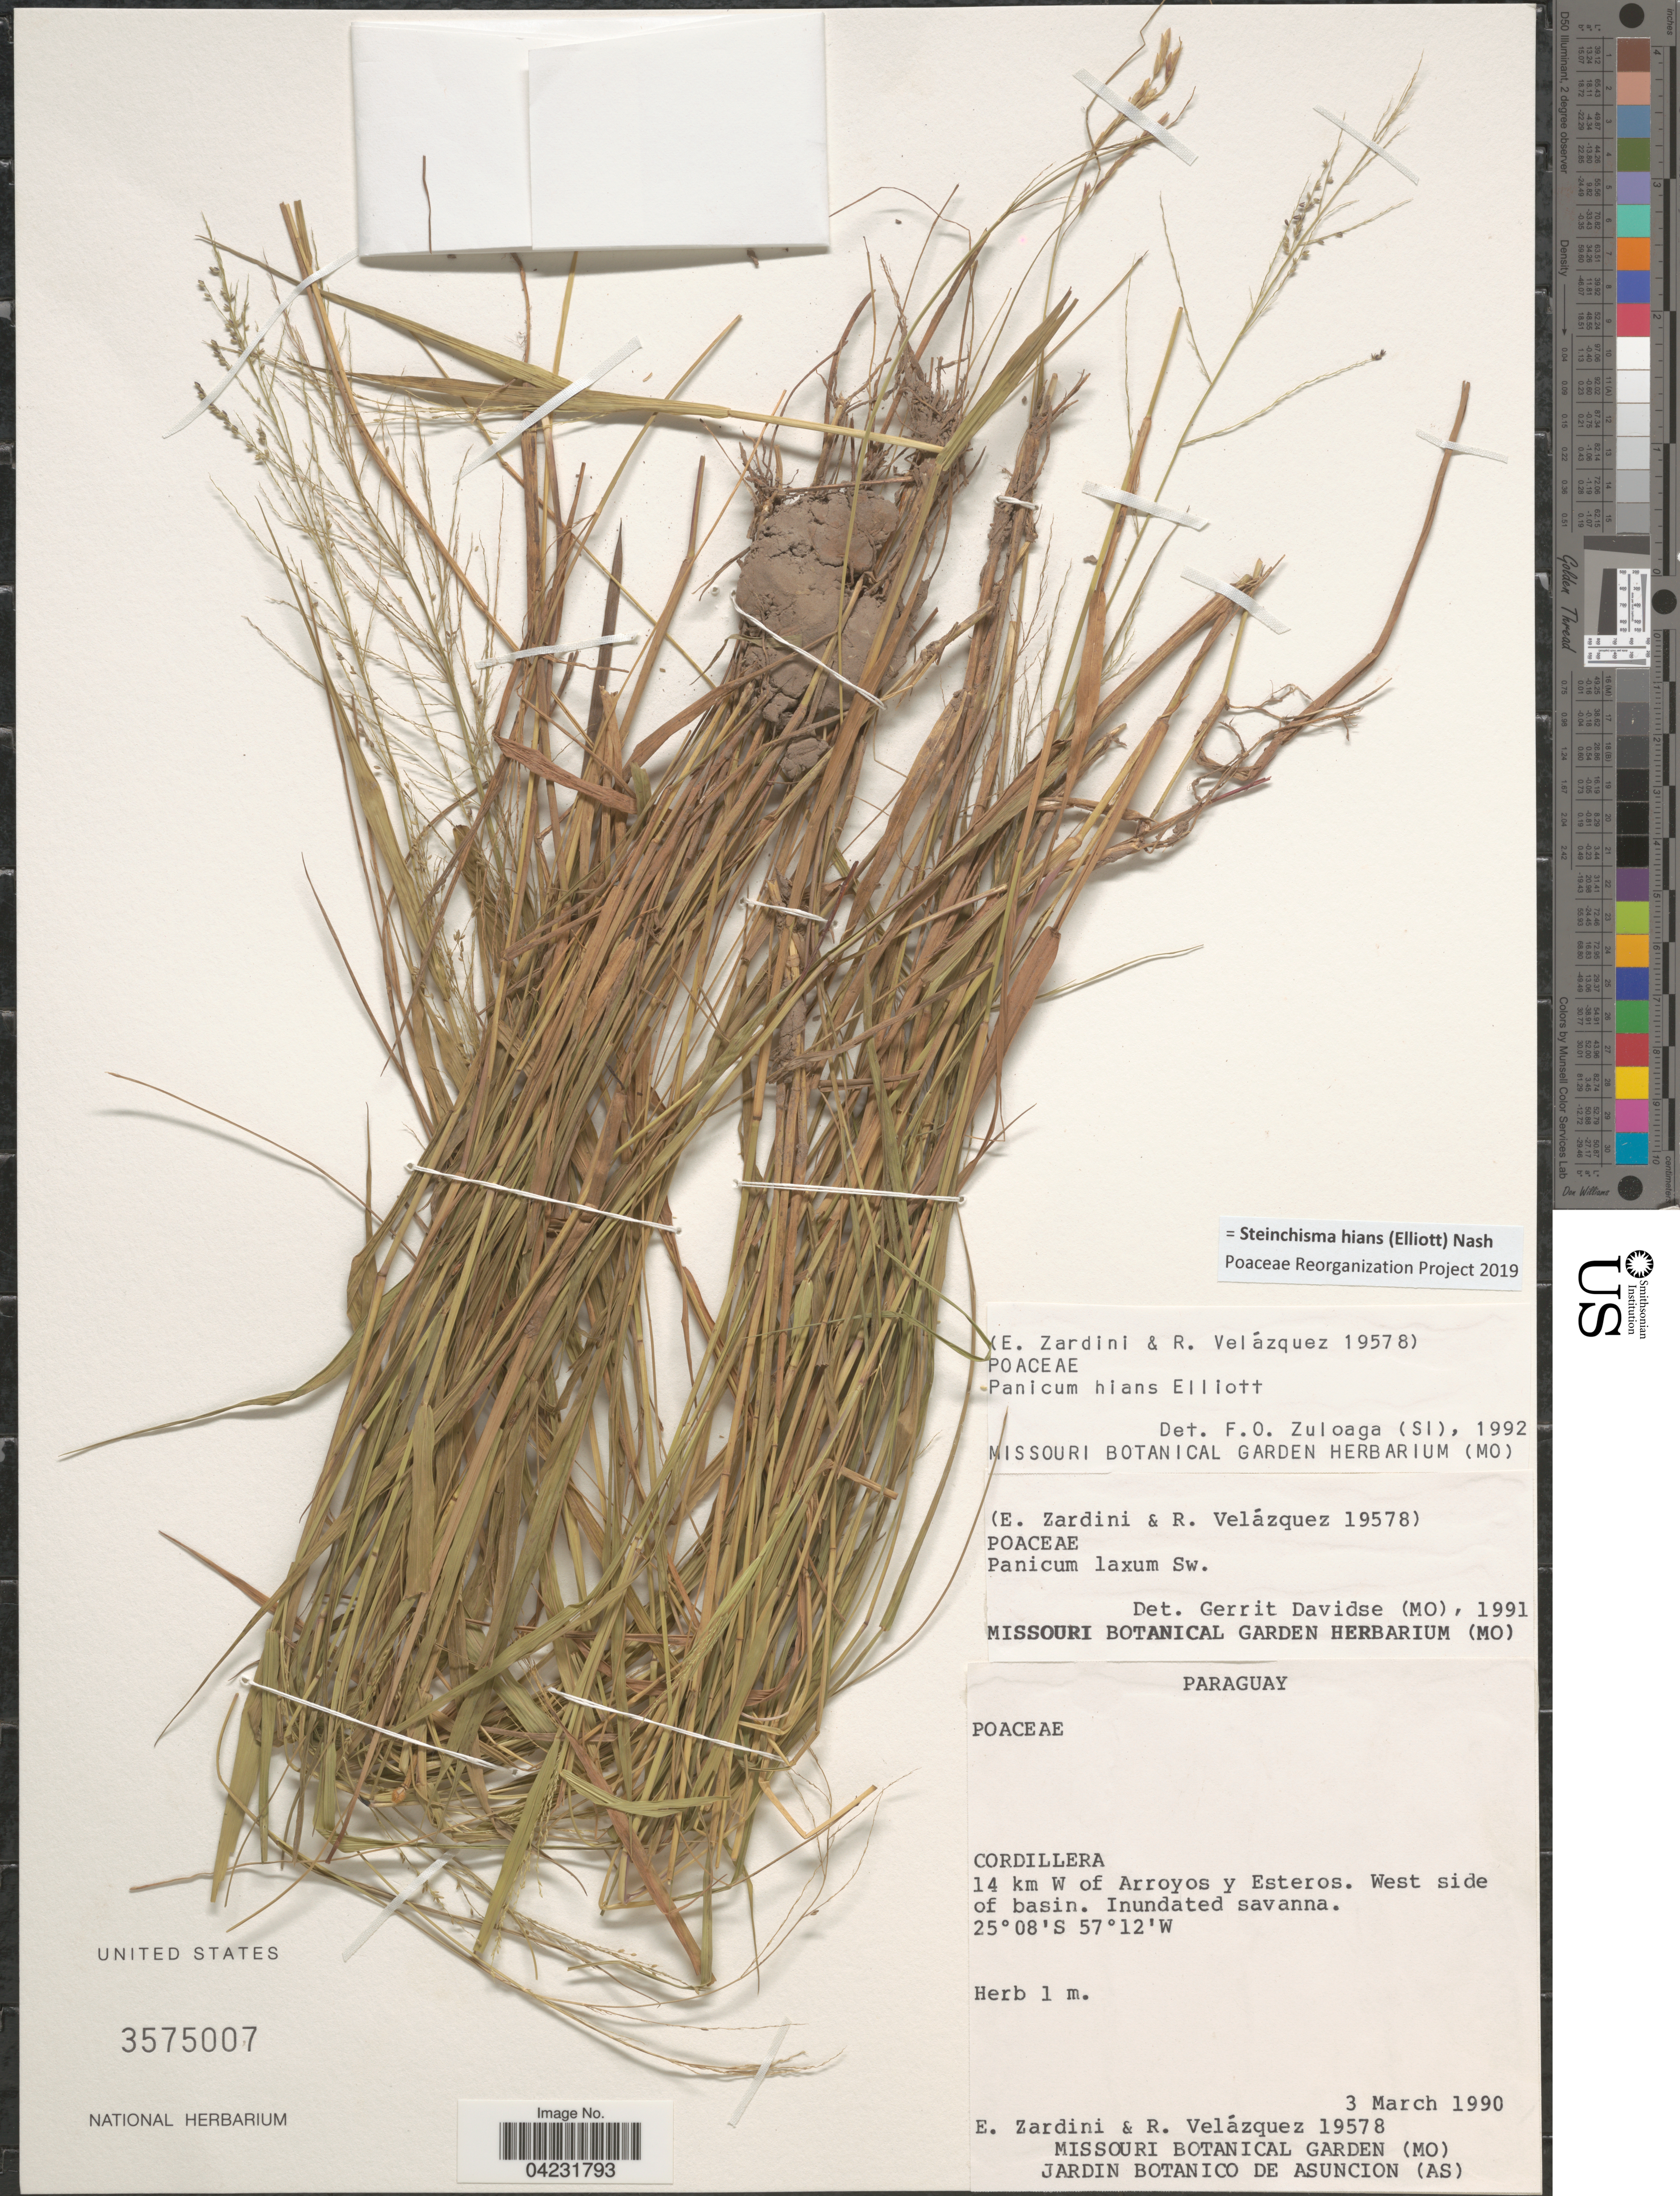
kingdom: Plantae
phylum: Tracheophyta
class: Liliopsida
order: Poales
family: Poaceae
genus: Steinchisma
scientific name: Steinchisma hians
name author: (Elliott) Nash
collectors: E. Zardini & R. Velázquez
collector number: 19578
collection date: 1990-03-03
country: Paraguay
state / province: Cordillera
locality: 14 km W of Arroyos y Esteros. West side of basin.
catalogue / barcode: US 3575007